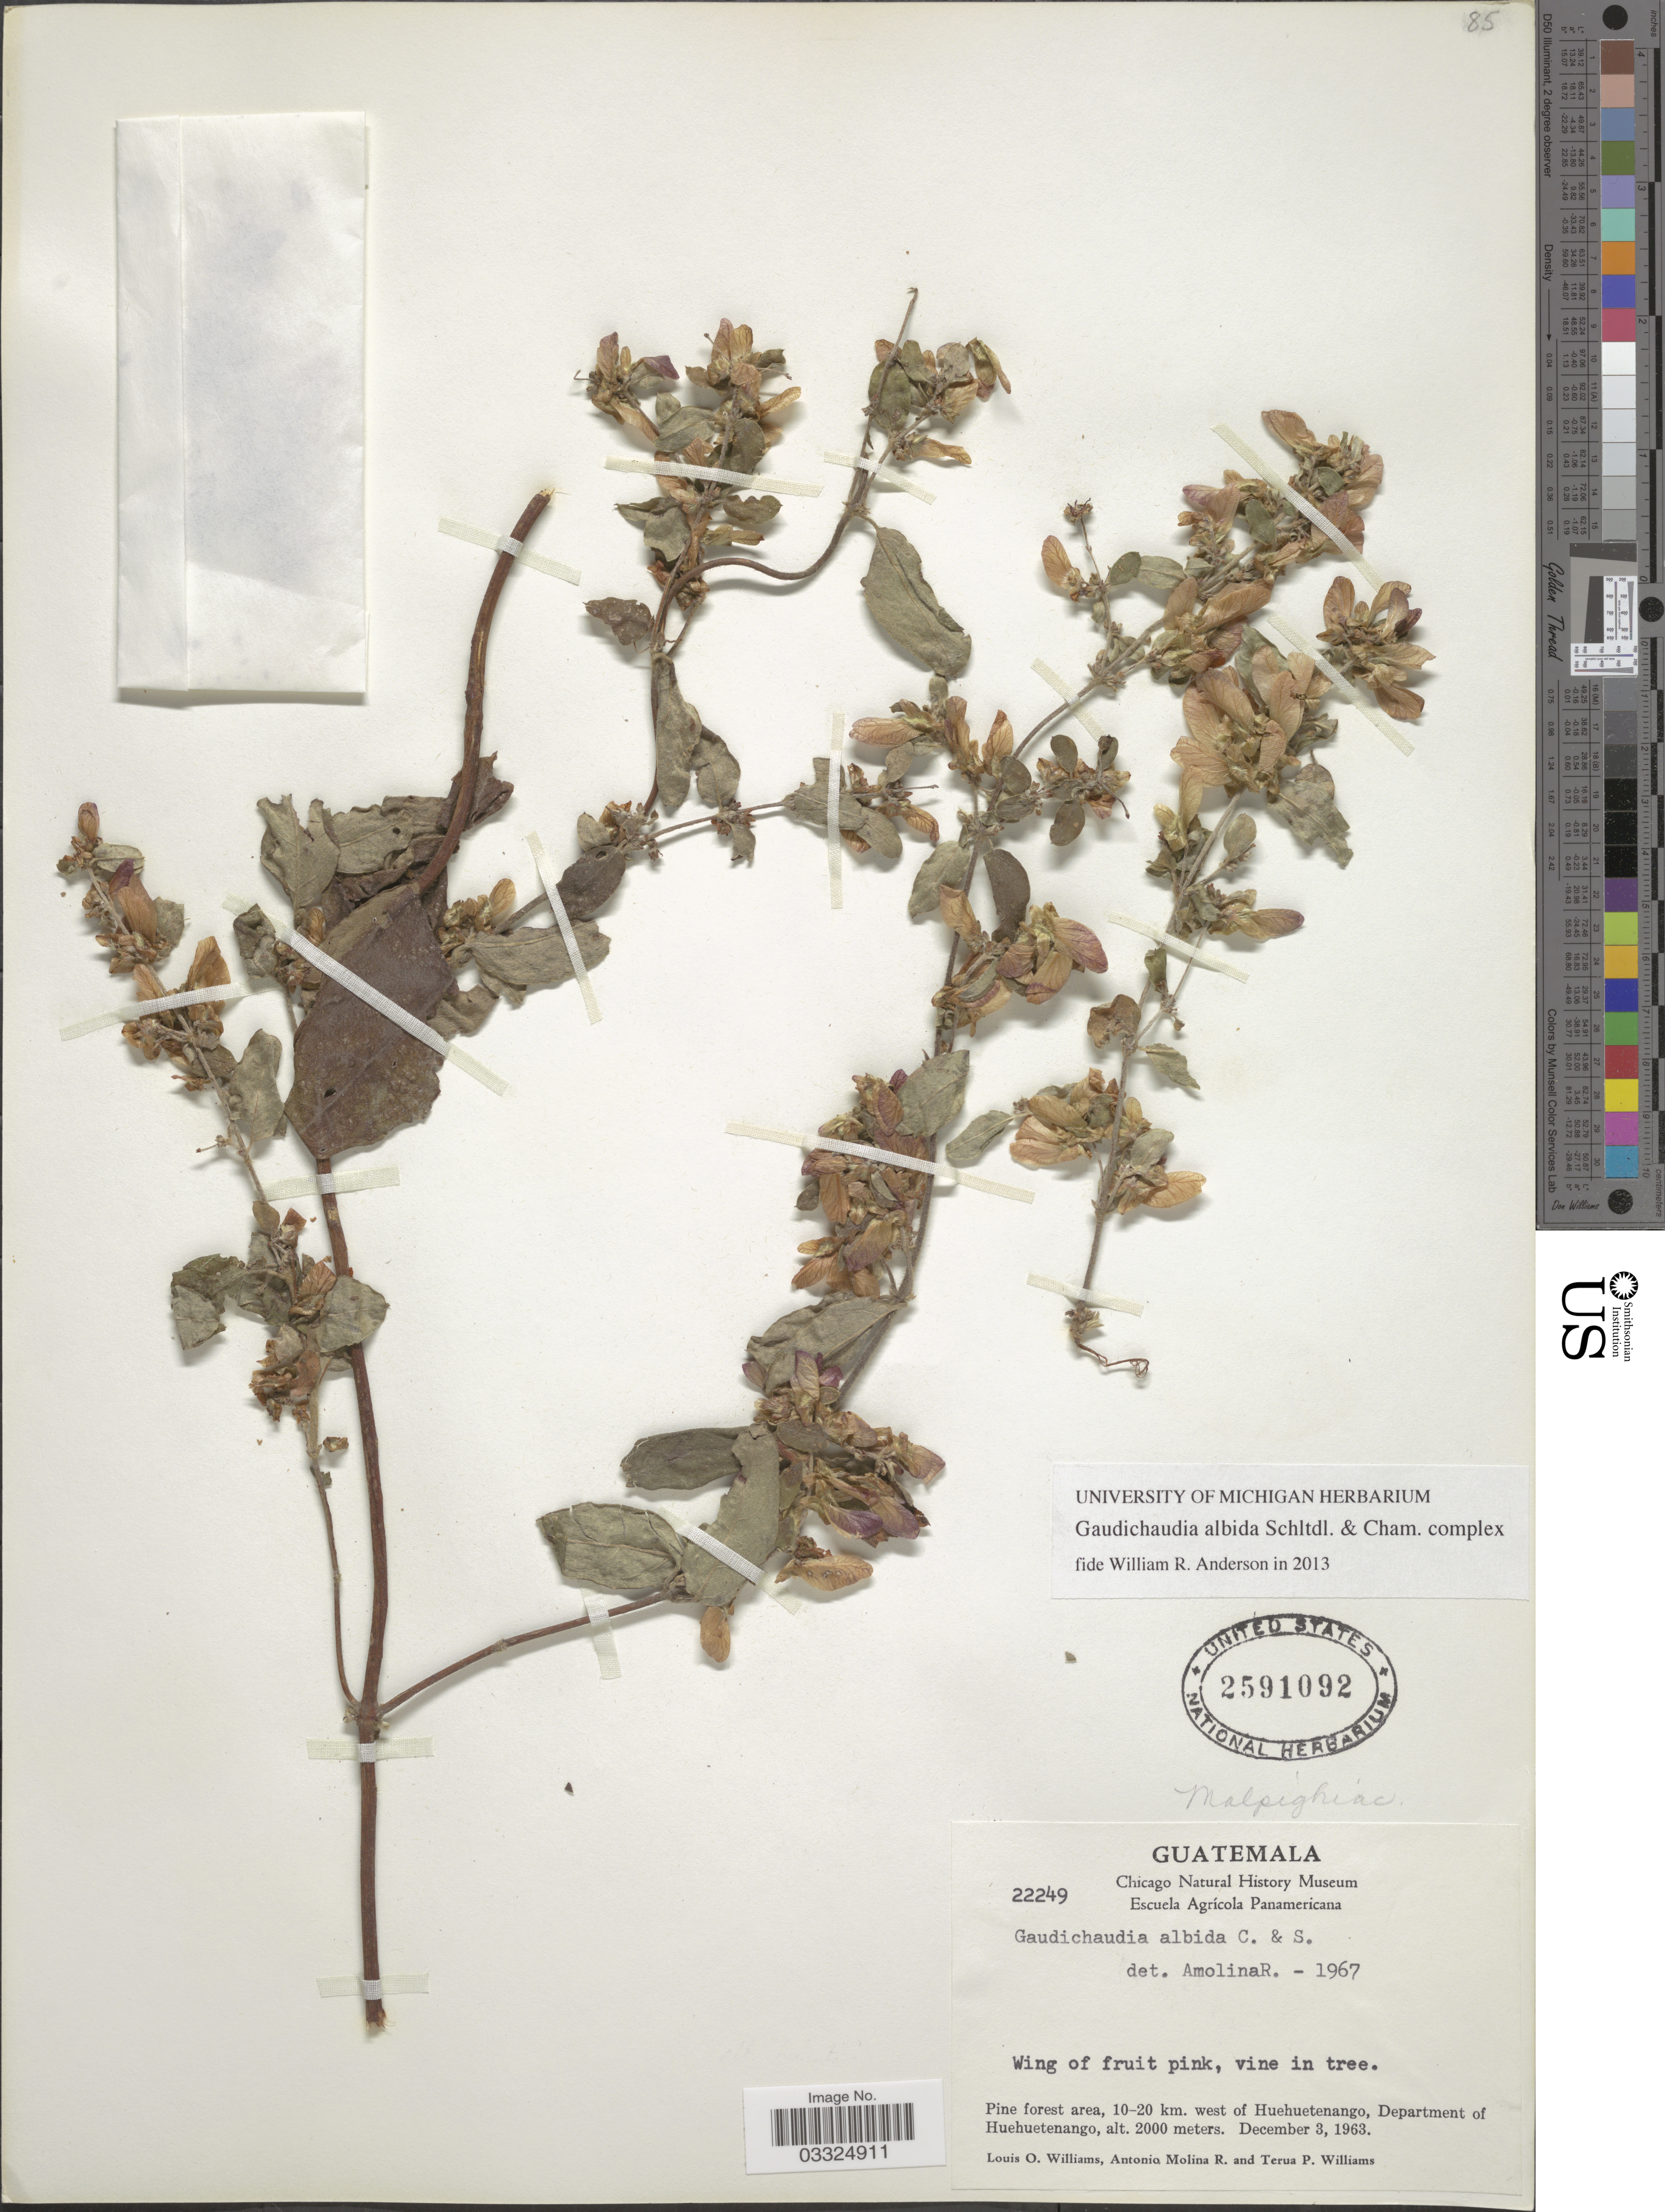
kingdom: Plantae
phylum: Tracheophyta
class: Magnoliopsida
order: Malpighiales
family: Malpighiaceae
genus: Gaudichaudia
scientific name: Gaudichaudia albida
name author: Schltdl. & Cham.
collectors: L. O. Williams, A. Molina R. & T. Williams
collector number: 22249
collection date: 1963-12-03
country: Guatemala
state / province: Huehuetenango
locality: Pine forest area, 10-20 km. west of Huehuetenango, Department of Huehuetenango.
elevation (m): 2000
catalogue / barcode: US 2591092